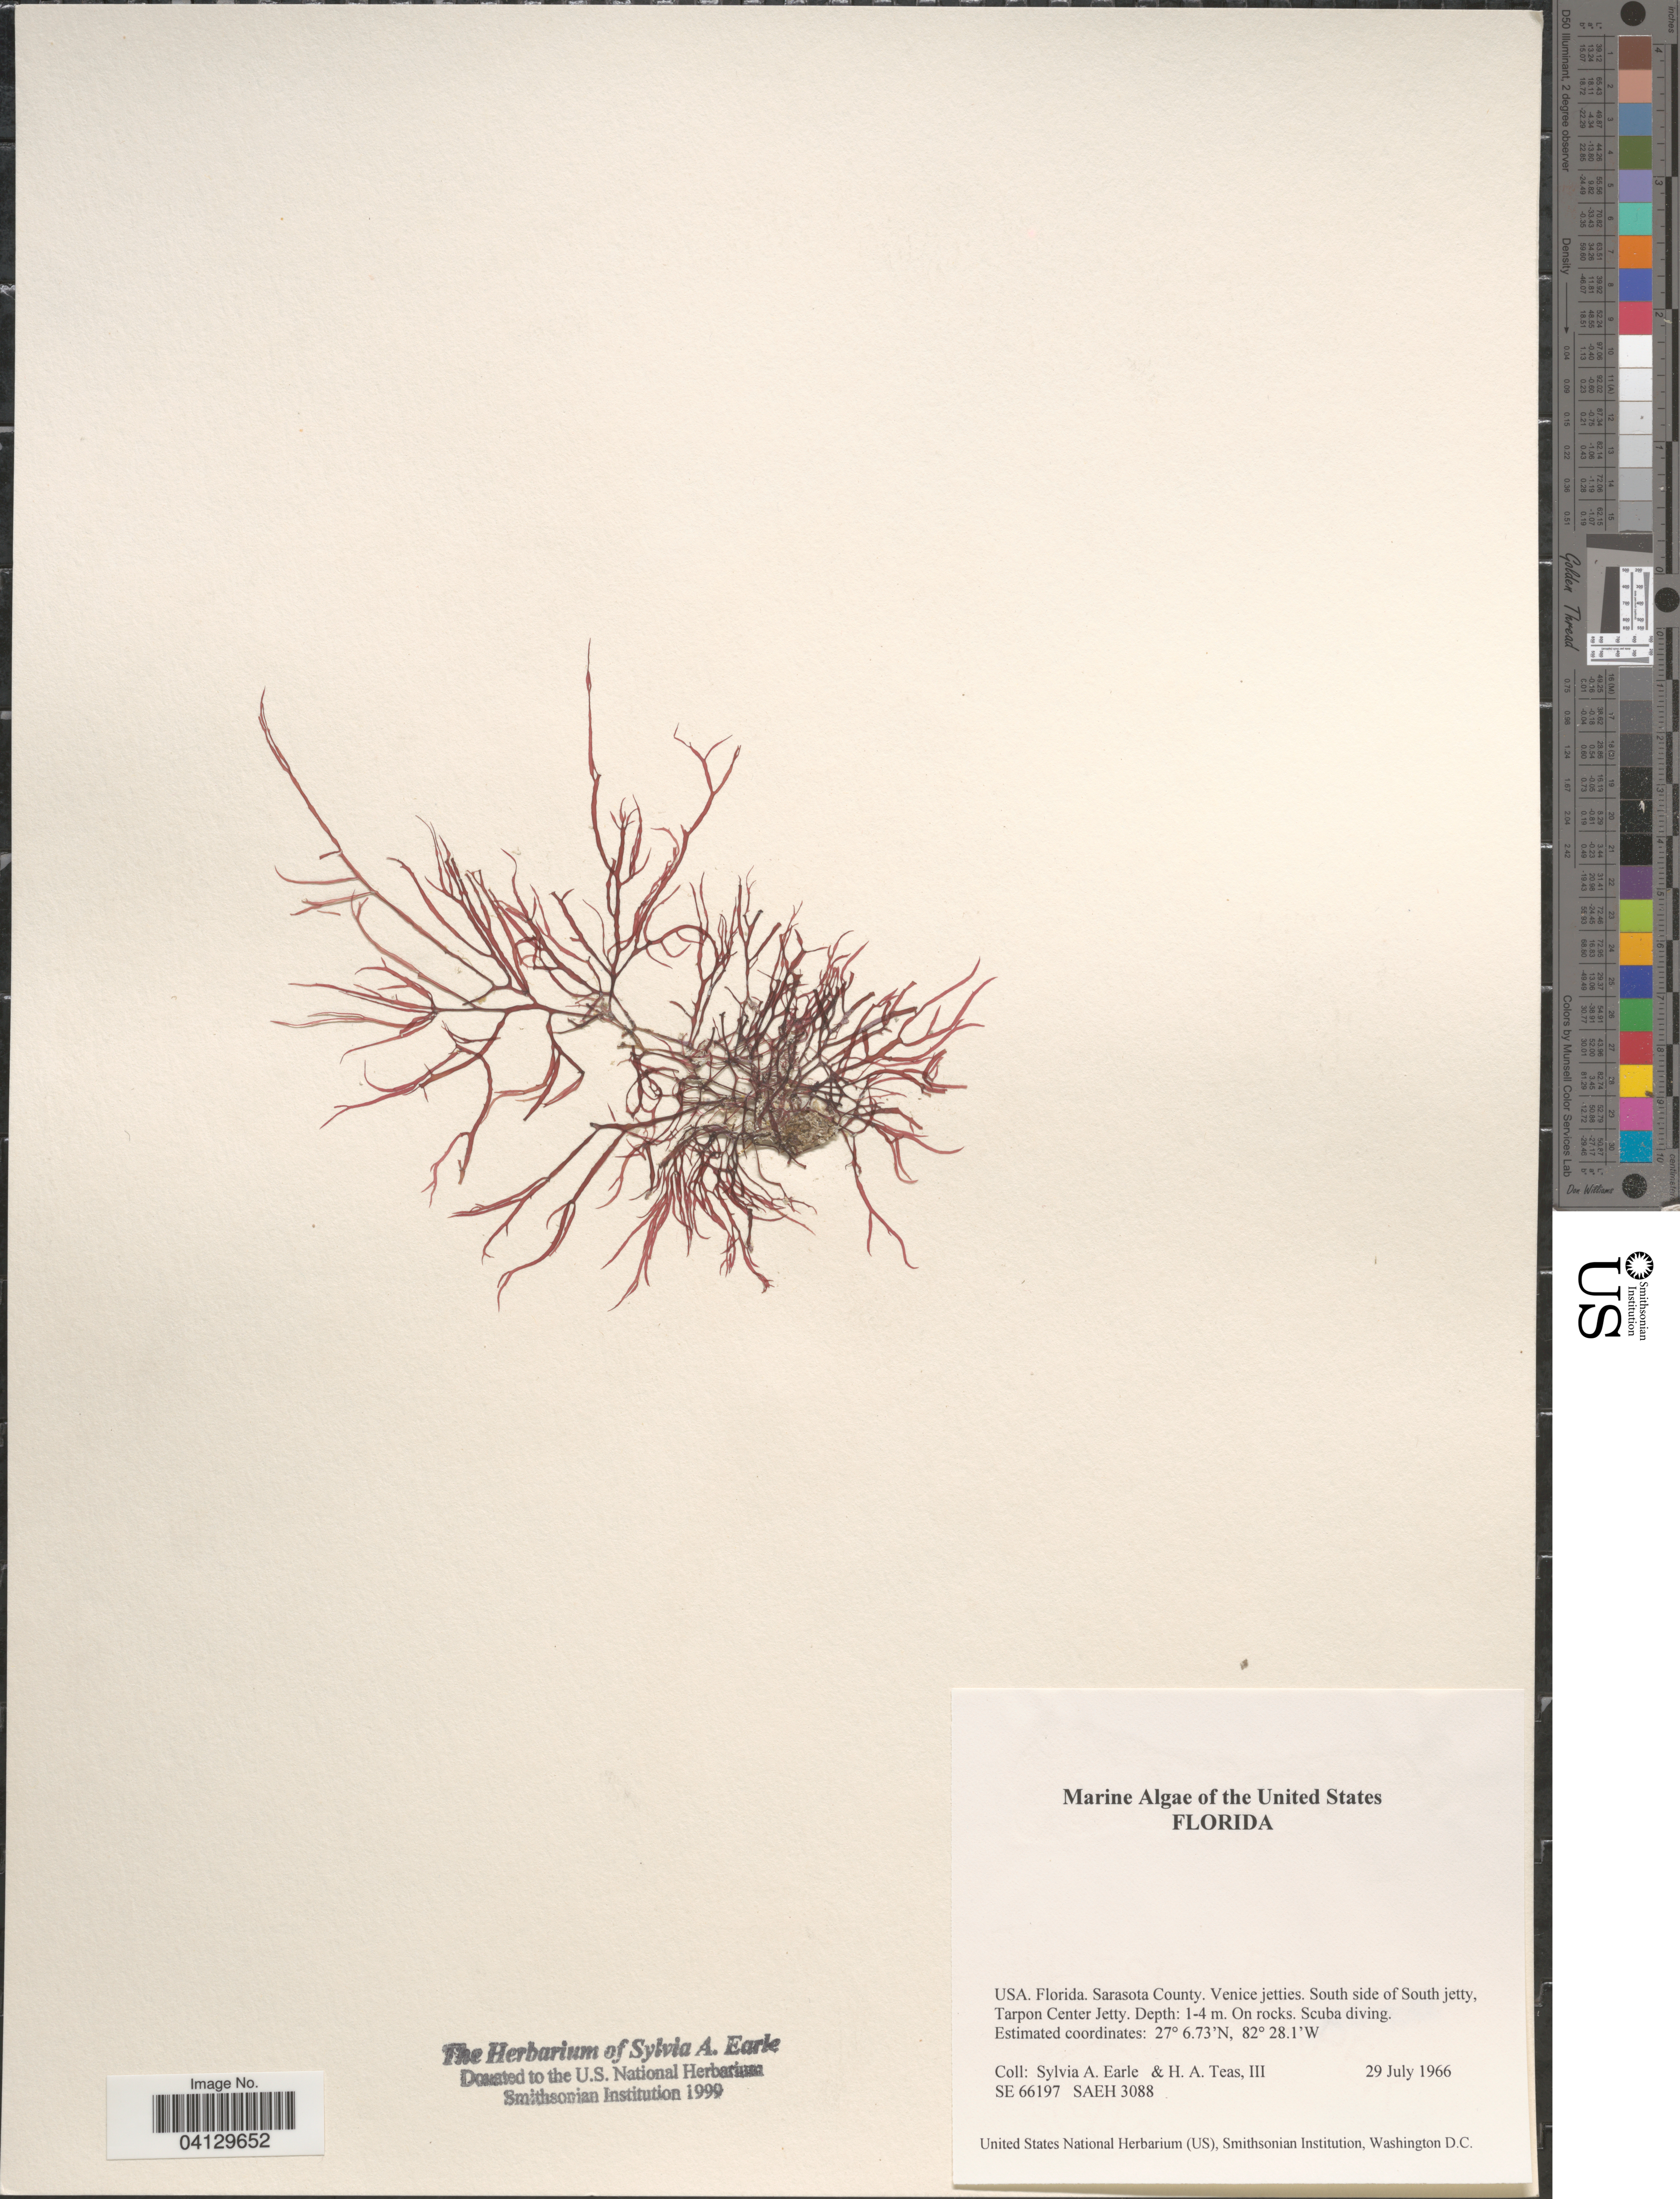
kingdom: Plantae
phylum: Rhodophyta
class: Florideophyceae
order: Corallinales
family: Corallinaceae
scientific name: Crustose Coralline Algae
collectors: S. A. Earle & H. Teas III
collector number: SE66197/SAEH3088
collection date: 1966-07-29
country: United States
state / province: Florida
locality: Sarasota County. Venice jetties. South side of South jetty, Tarpon Center Jetty.